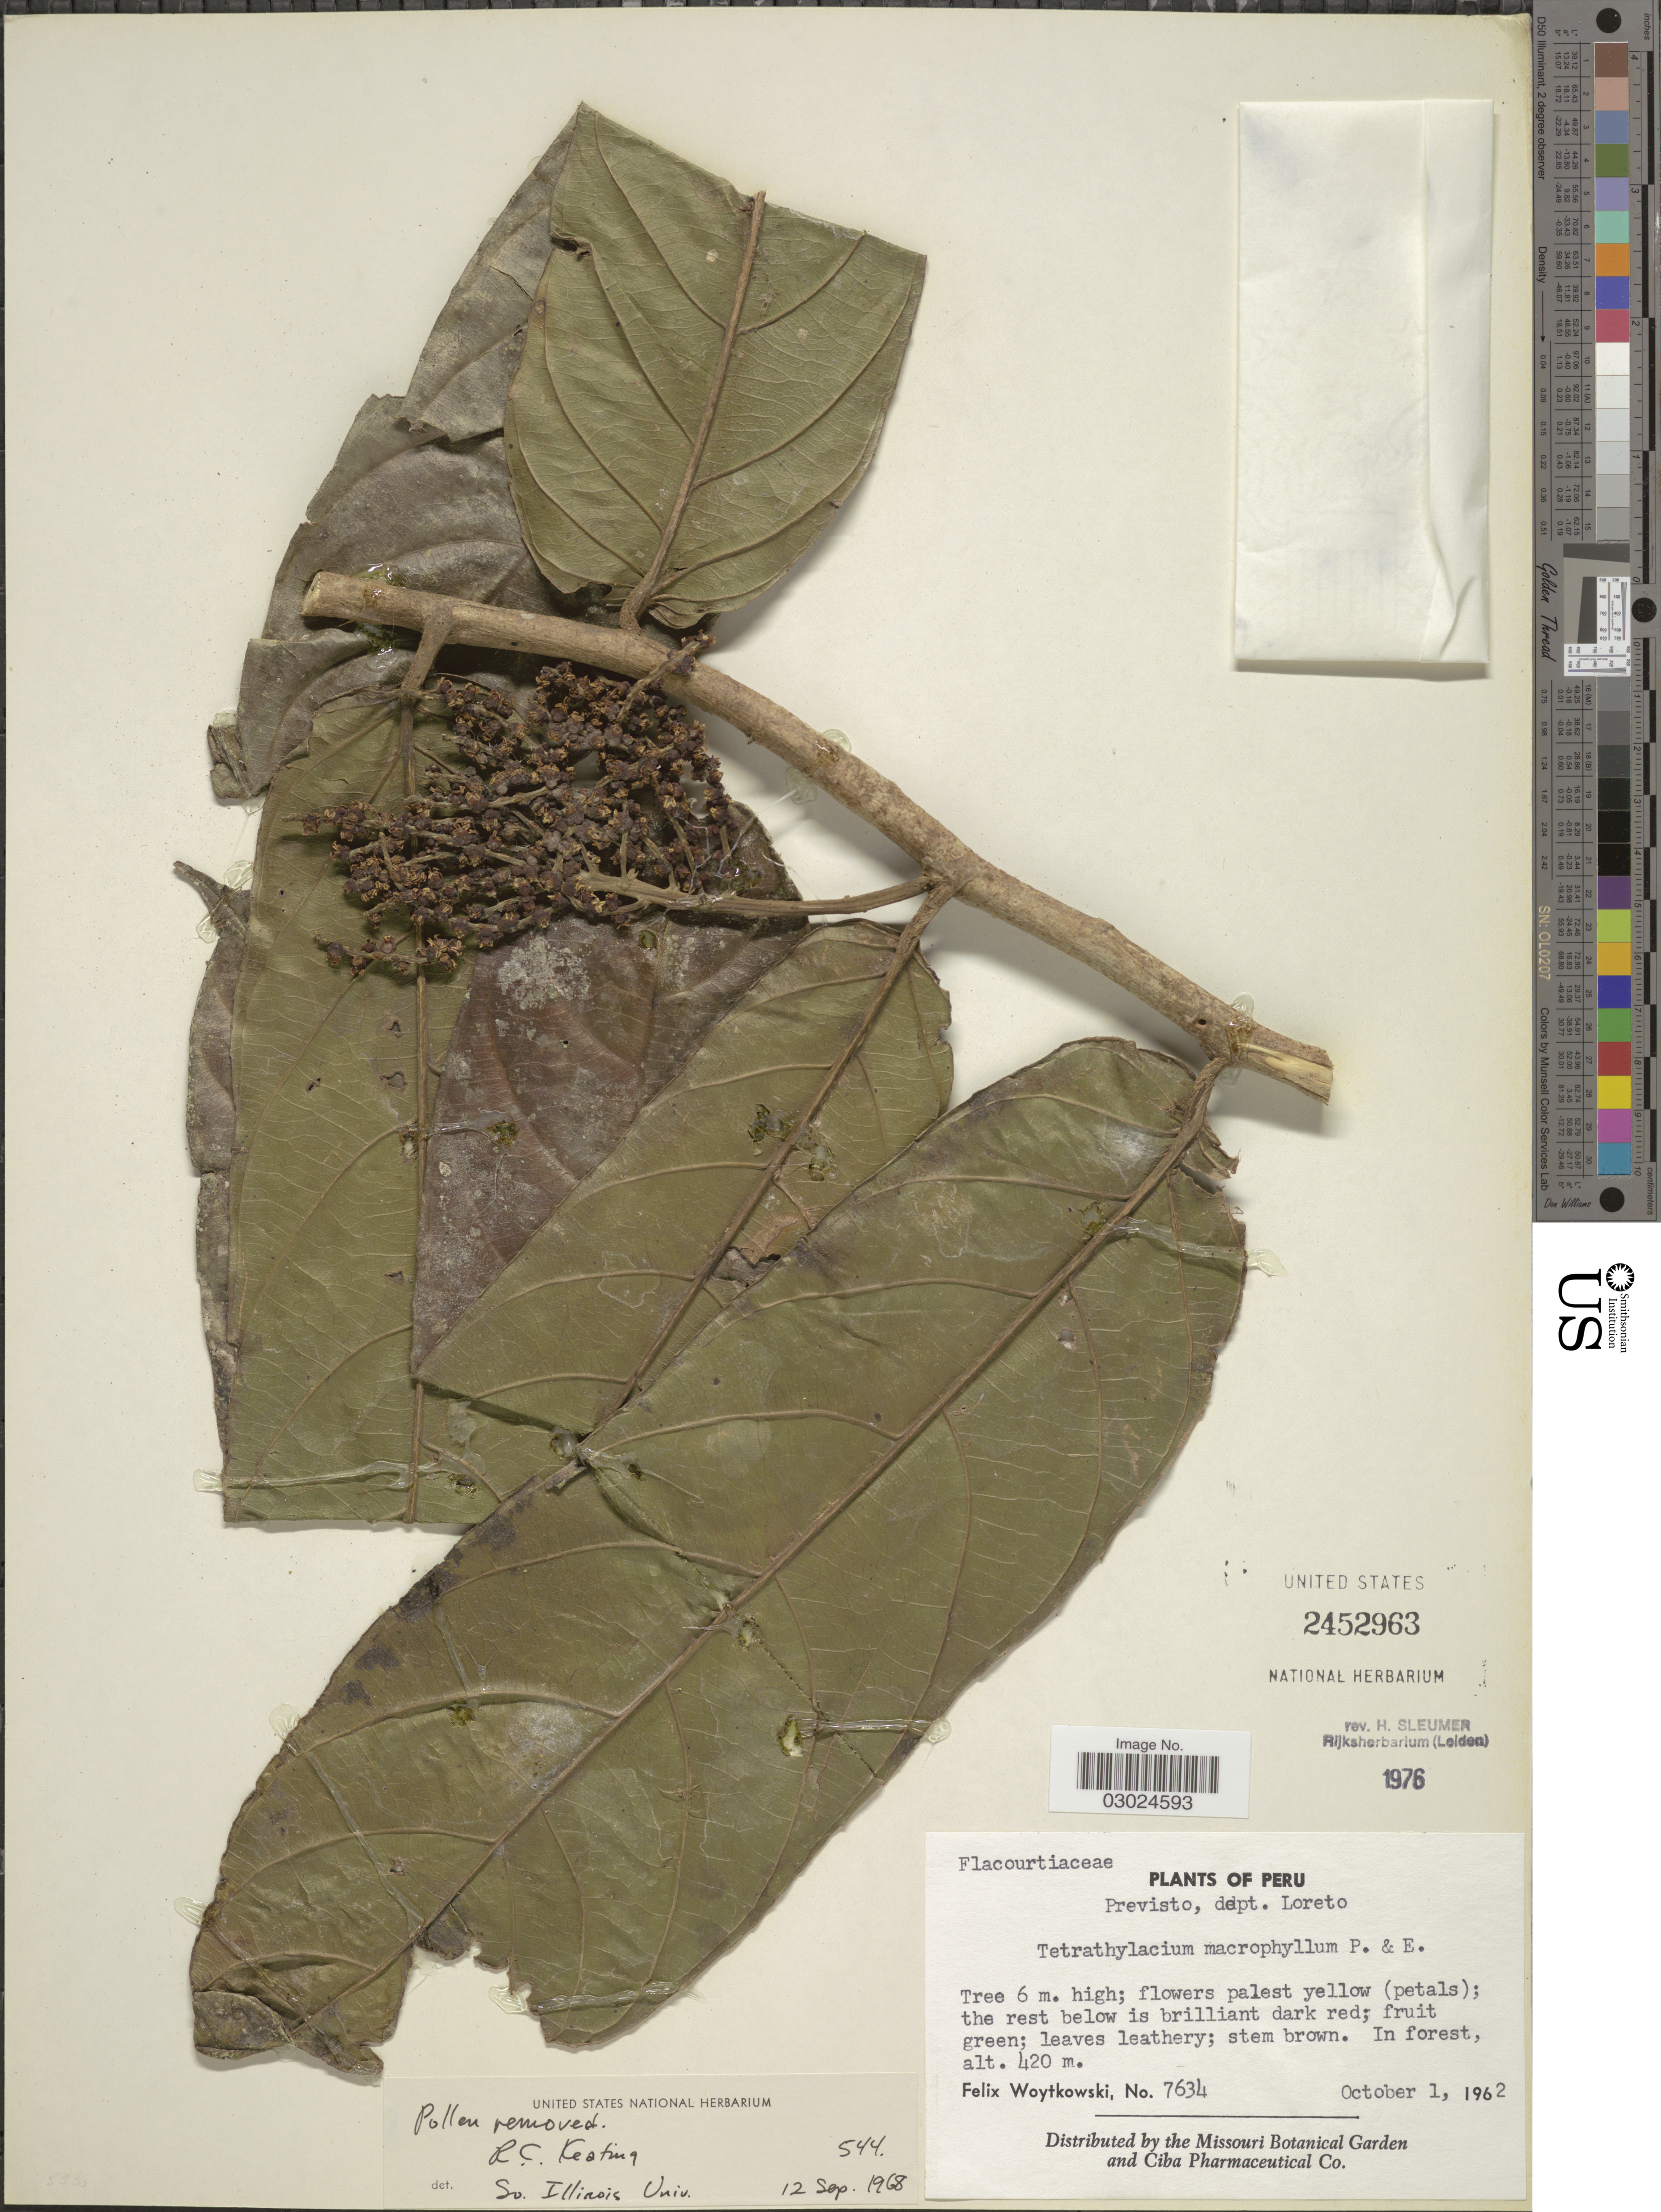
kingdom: Plantae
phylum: Tracheophyta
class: Magnoliopsida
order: Malpighiales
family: Salicaceae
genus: Tetrathylacium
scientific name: Tetrathylacium macrophyllum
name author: Poepp.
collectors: F. Woytkowski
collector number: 7634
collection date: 1962-10-01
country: Peru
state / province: Loreto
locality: Previsto, dept. Loreto.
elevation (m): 420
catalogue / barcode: US 2452963